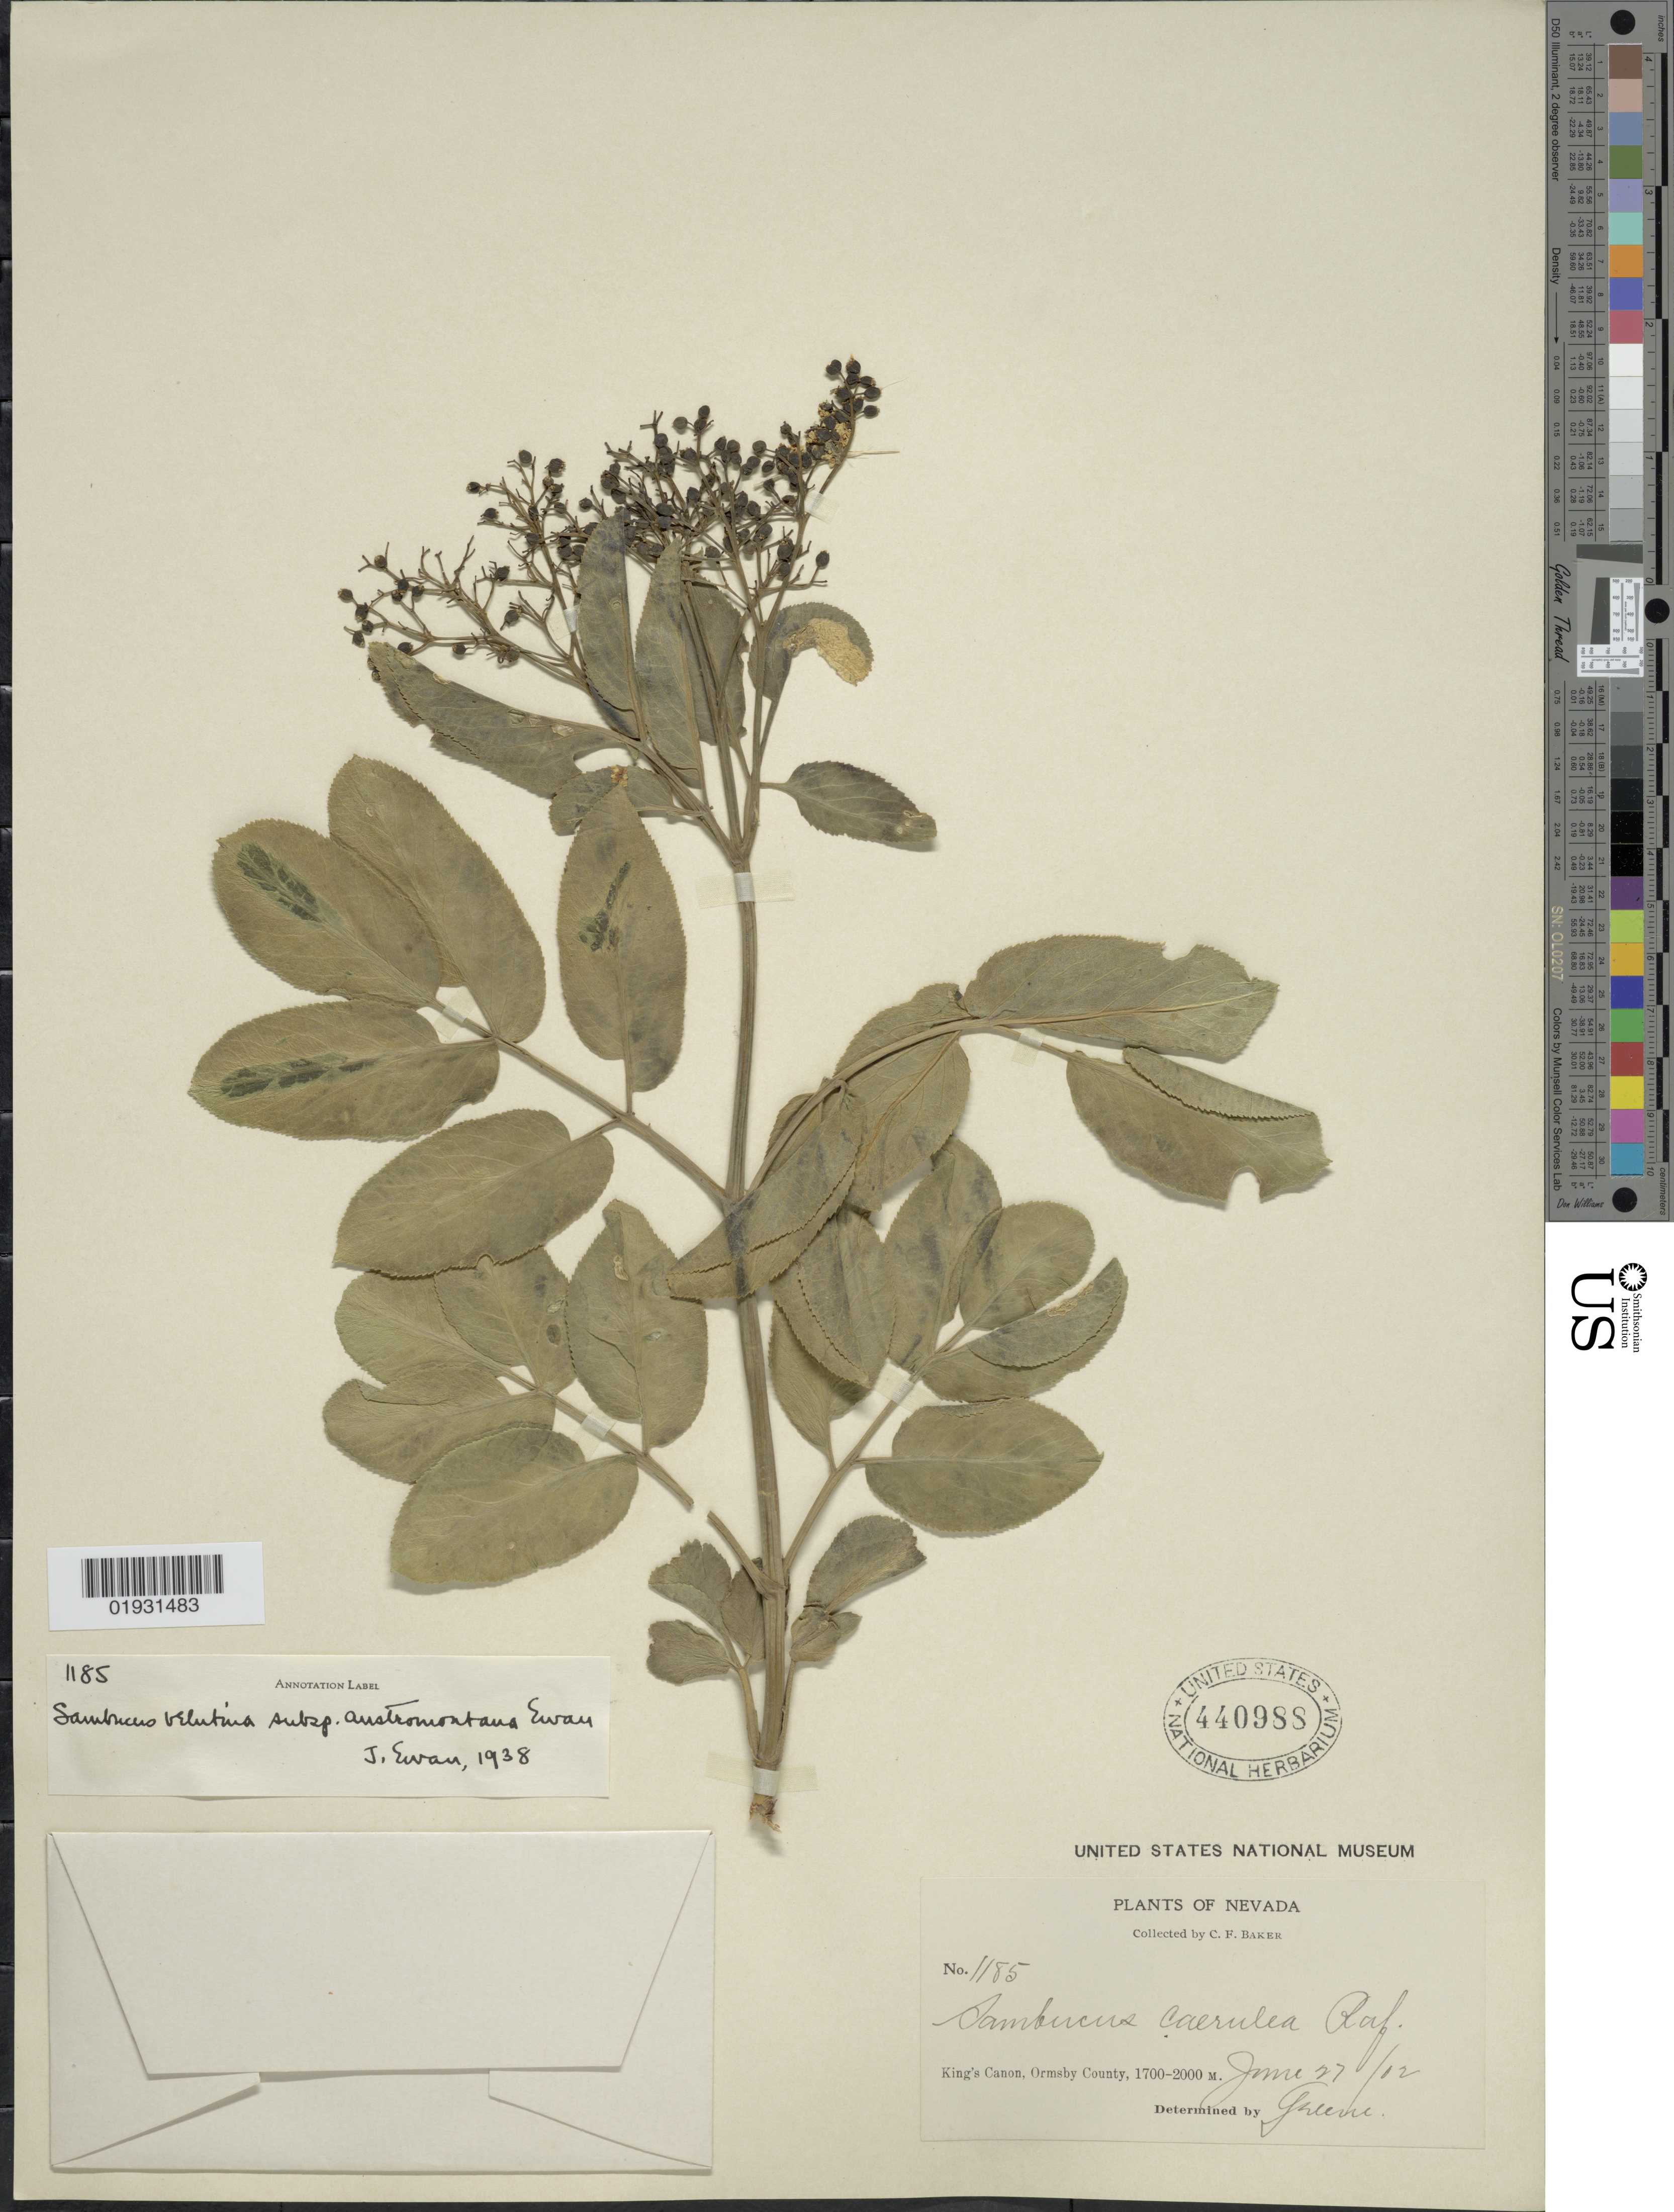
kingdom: Plantae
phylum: Tracheophyta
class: Magnoliopsida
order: Dipsacales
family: Viburnaceae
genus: Sambucus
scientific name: Sambucus velutina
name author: Durand & Hilg.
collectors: C. F. Baker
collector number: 1185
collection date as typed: Transcribed d/m/y: 27/6/2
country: United States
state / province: Nevada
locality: King's Canon, Ormsby County.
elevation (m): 1700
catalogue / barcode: US 440988